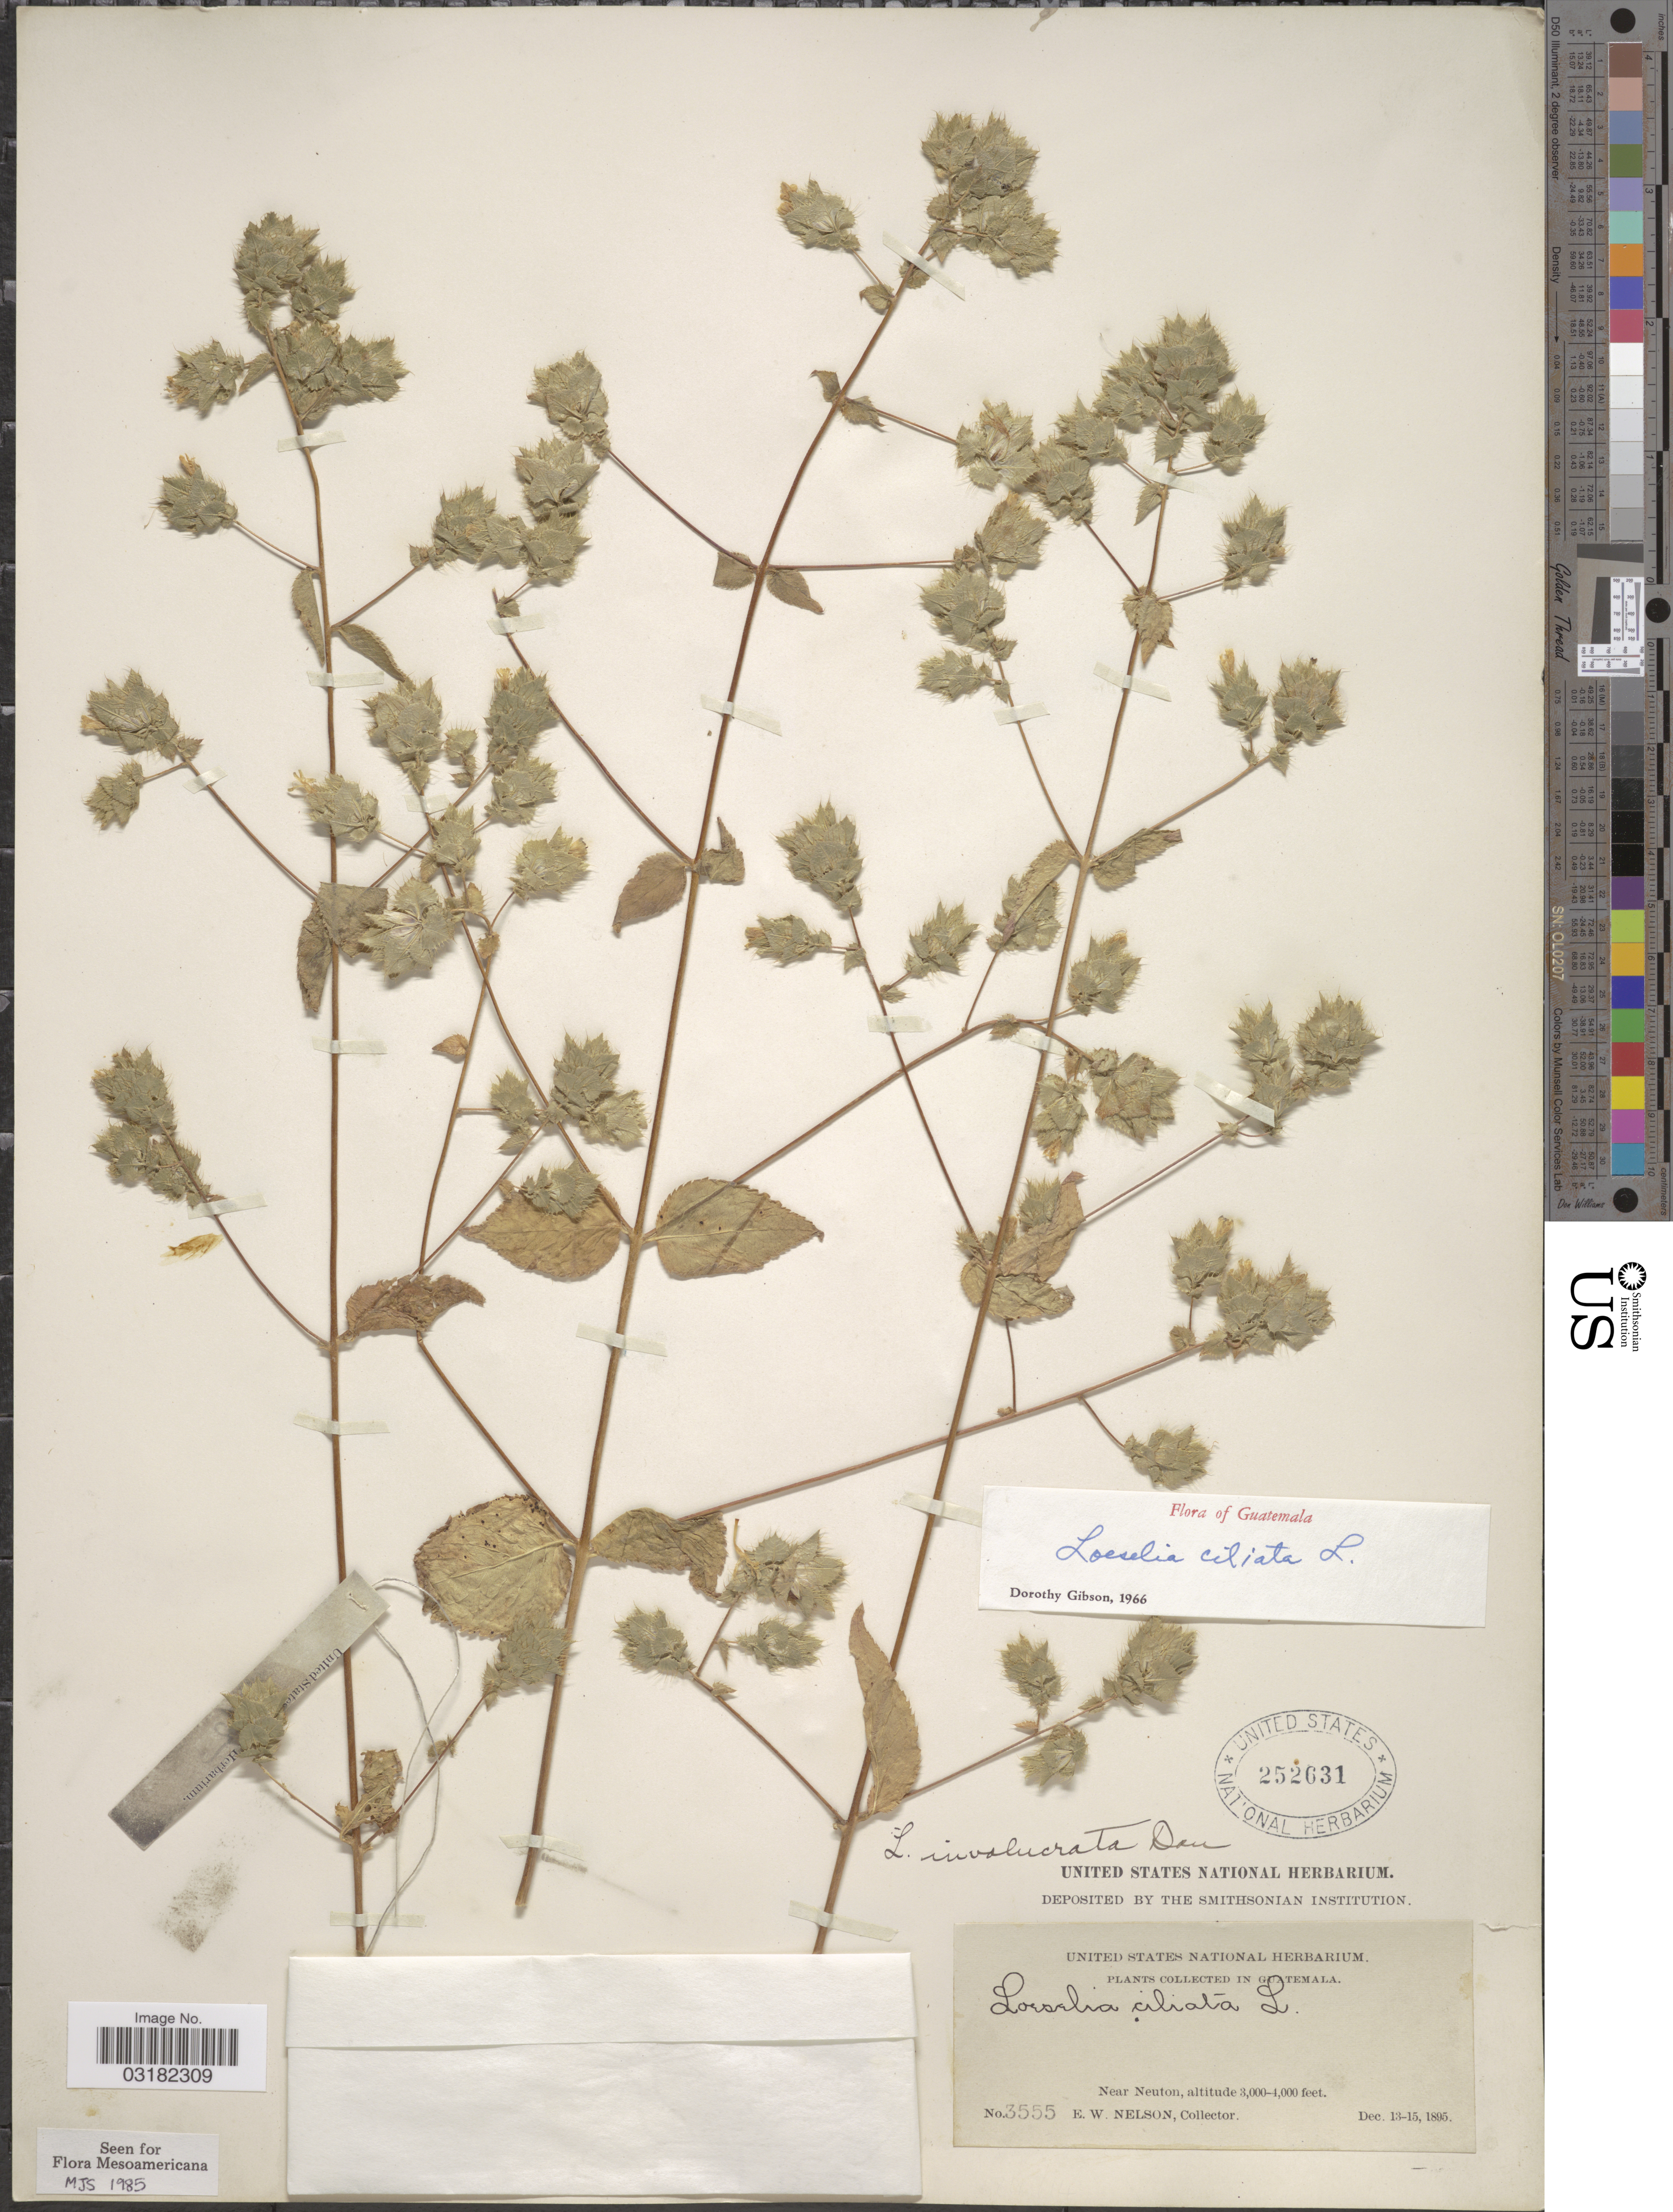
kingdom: Plantae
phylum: Tracheophyta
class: Magnoliopsida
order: Ericales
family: Polemoniaceae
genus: Loeselia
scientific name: Loeselia ciliata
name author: L.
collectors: E. W. Nelson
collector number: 3555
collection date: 1895-12-13/1895-12-15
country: Guatemala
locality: Near Neuton.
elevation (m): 914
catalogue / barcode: US 252631